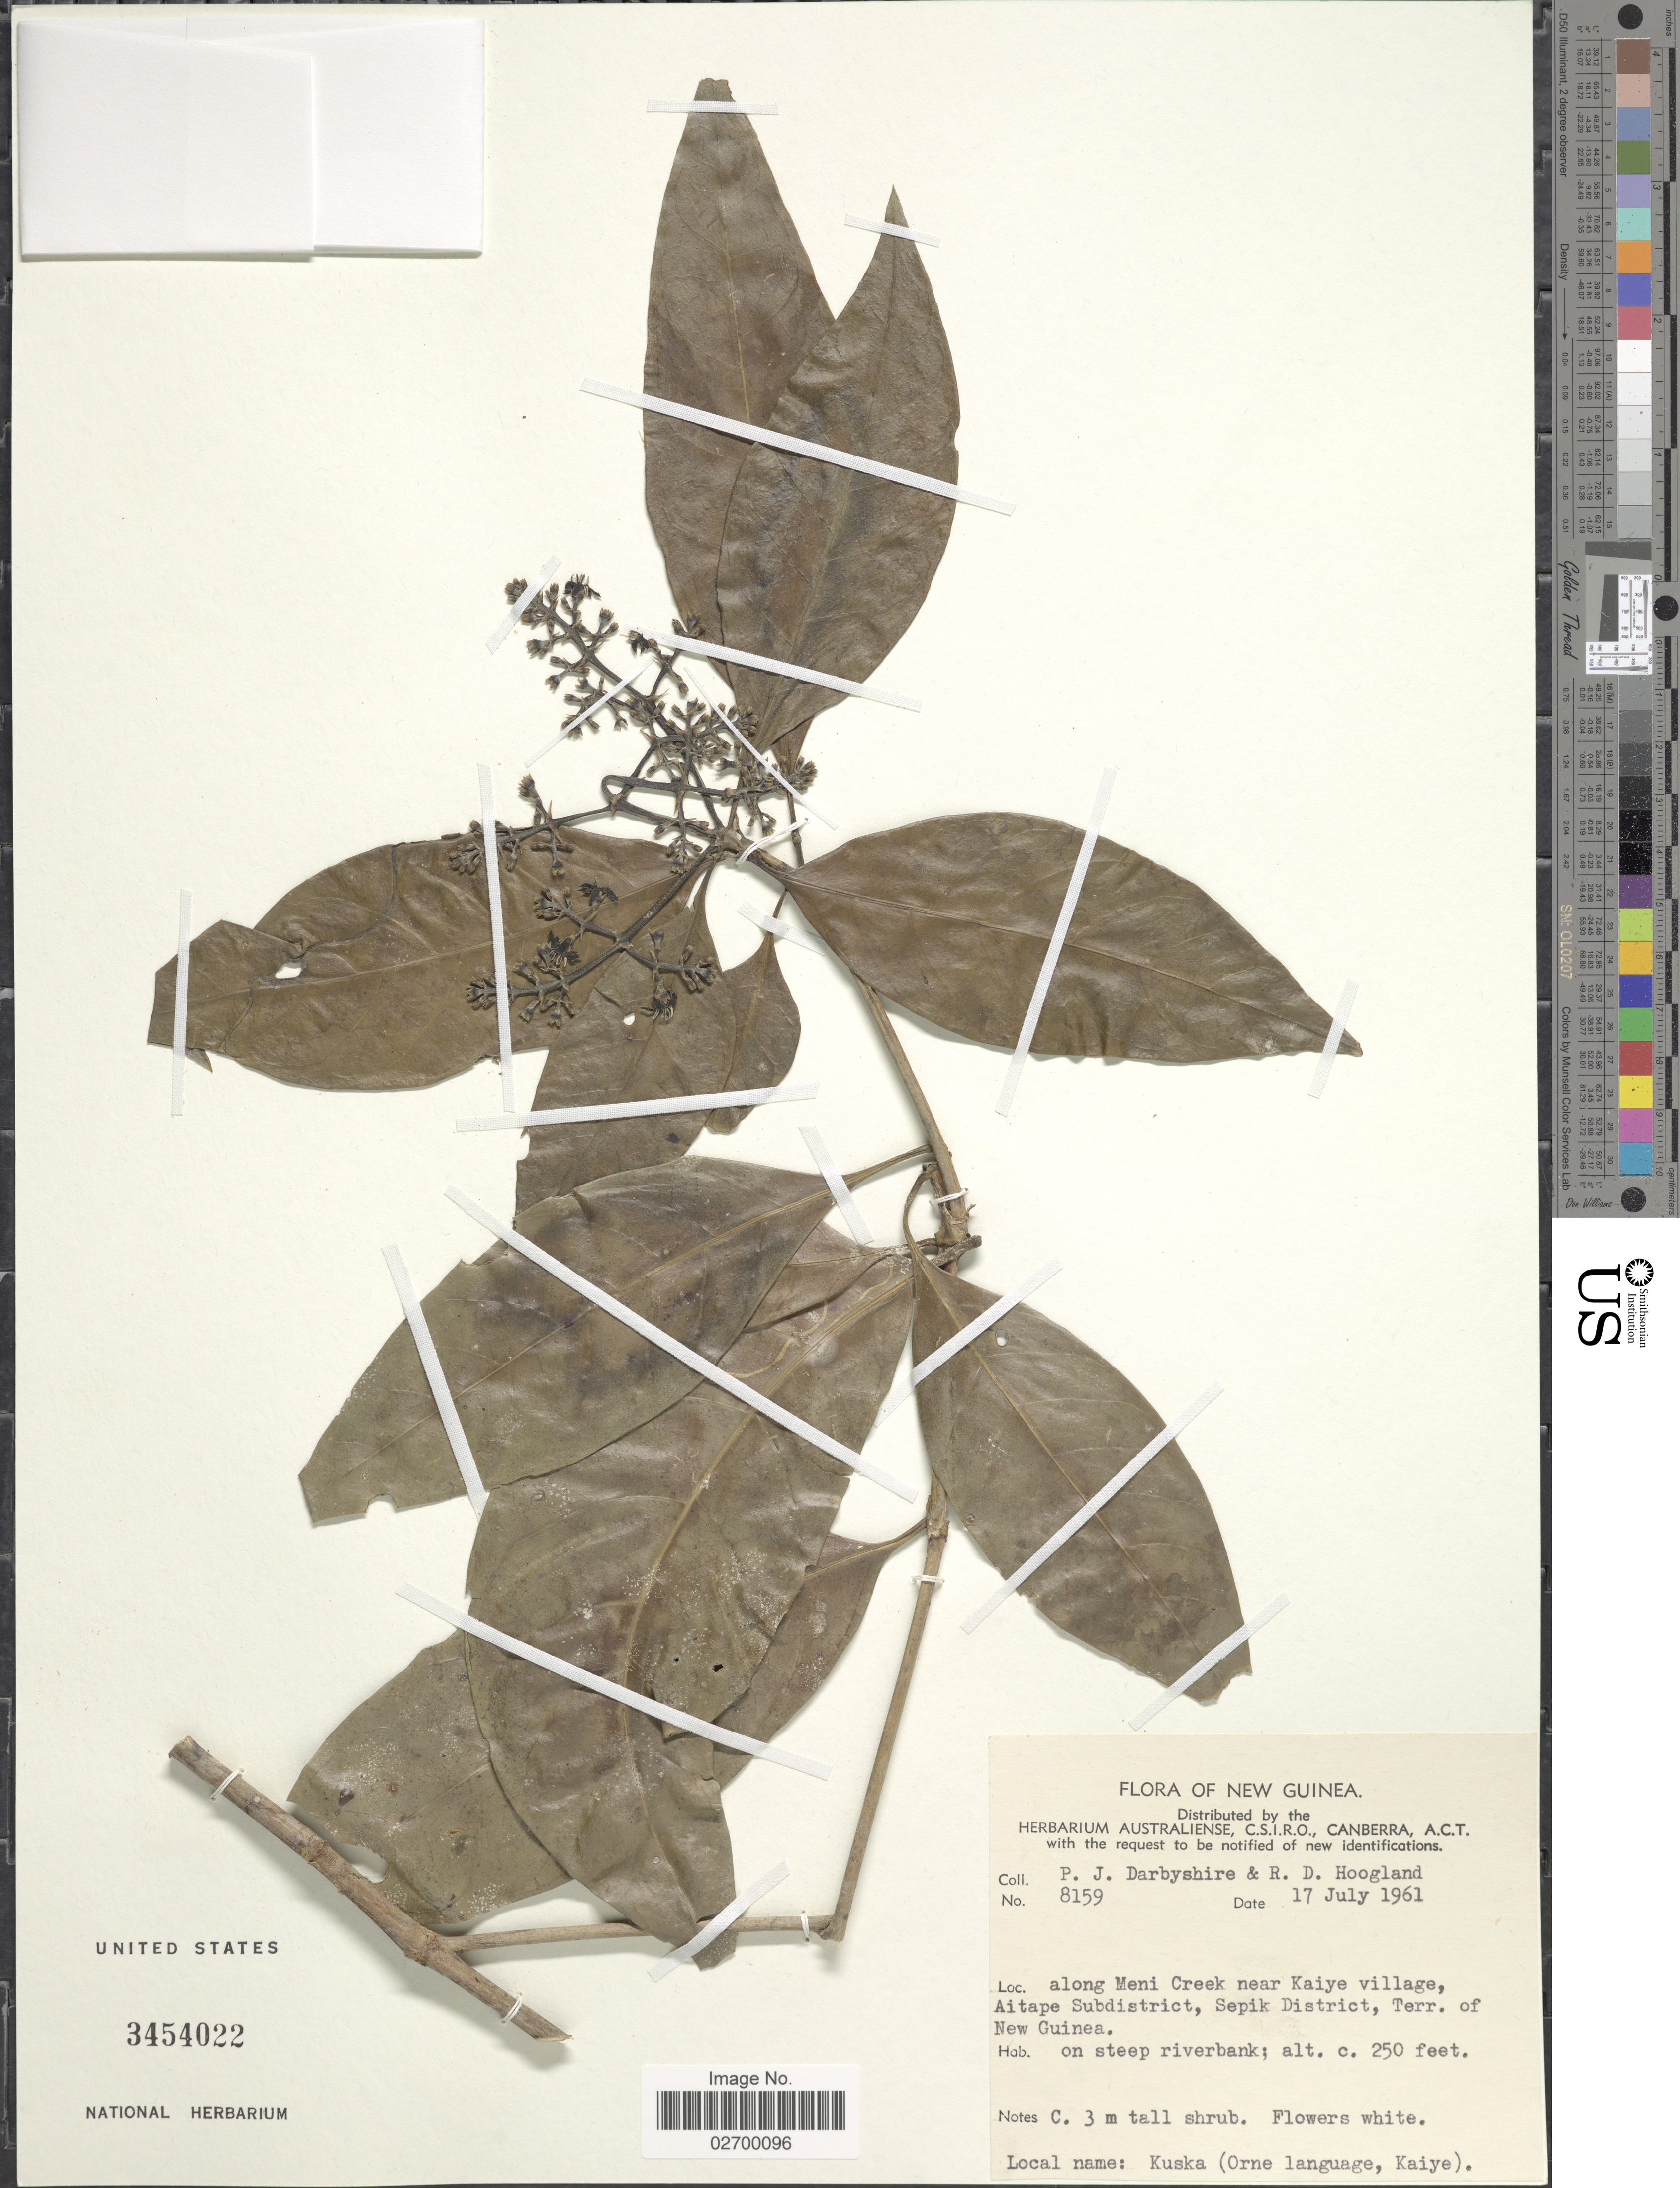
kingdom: Plantae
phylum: Tracheophyta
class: Magnoliopsida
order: Gentianales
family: Rubiaceae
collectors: P. Darbyshire & R. D. Hoogland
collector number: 8159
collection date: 1961-07-17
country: Papua New Guinea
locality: New Guinea. Along Meni Creek near Kaiye village Aitape Subdistrict, Sepik District, Terr. of New Guinea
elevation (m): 76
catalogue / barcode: US 3454022